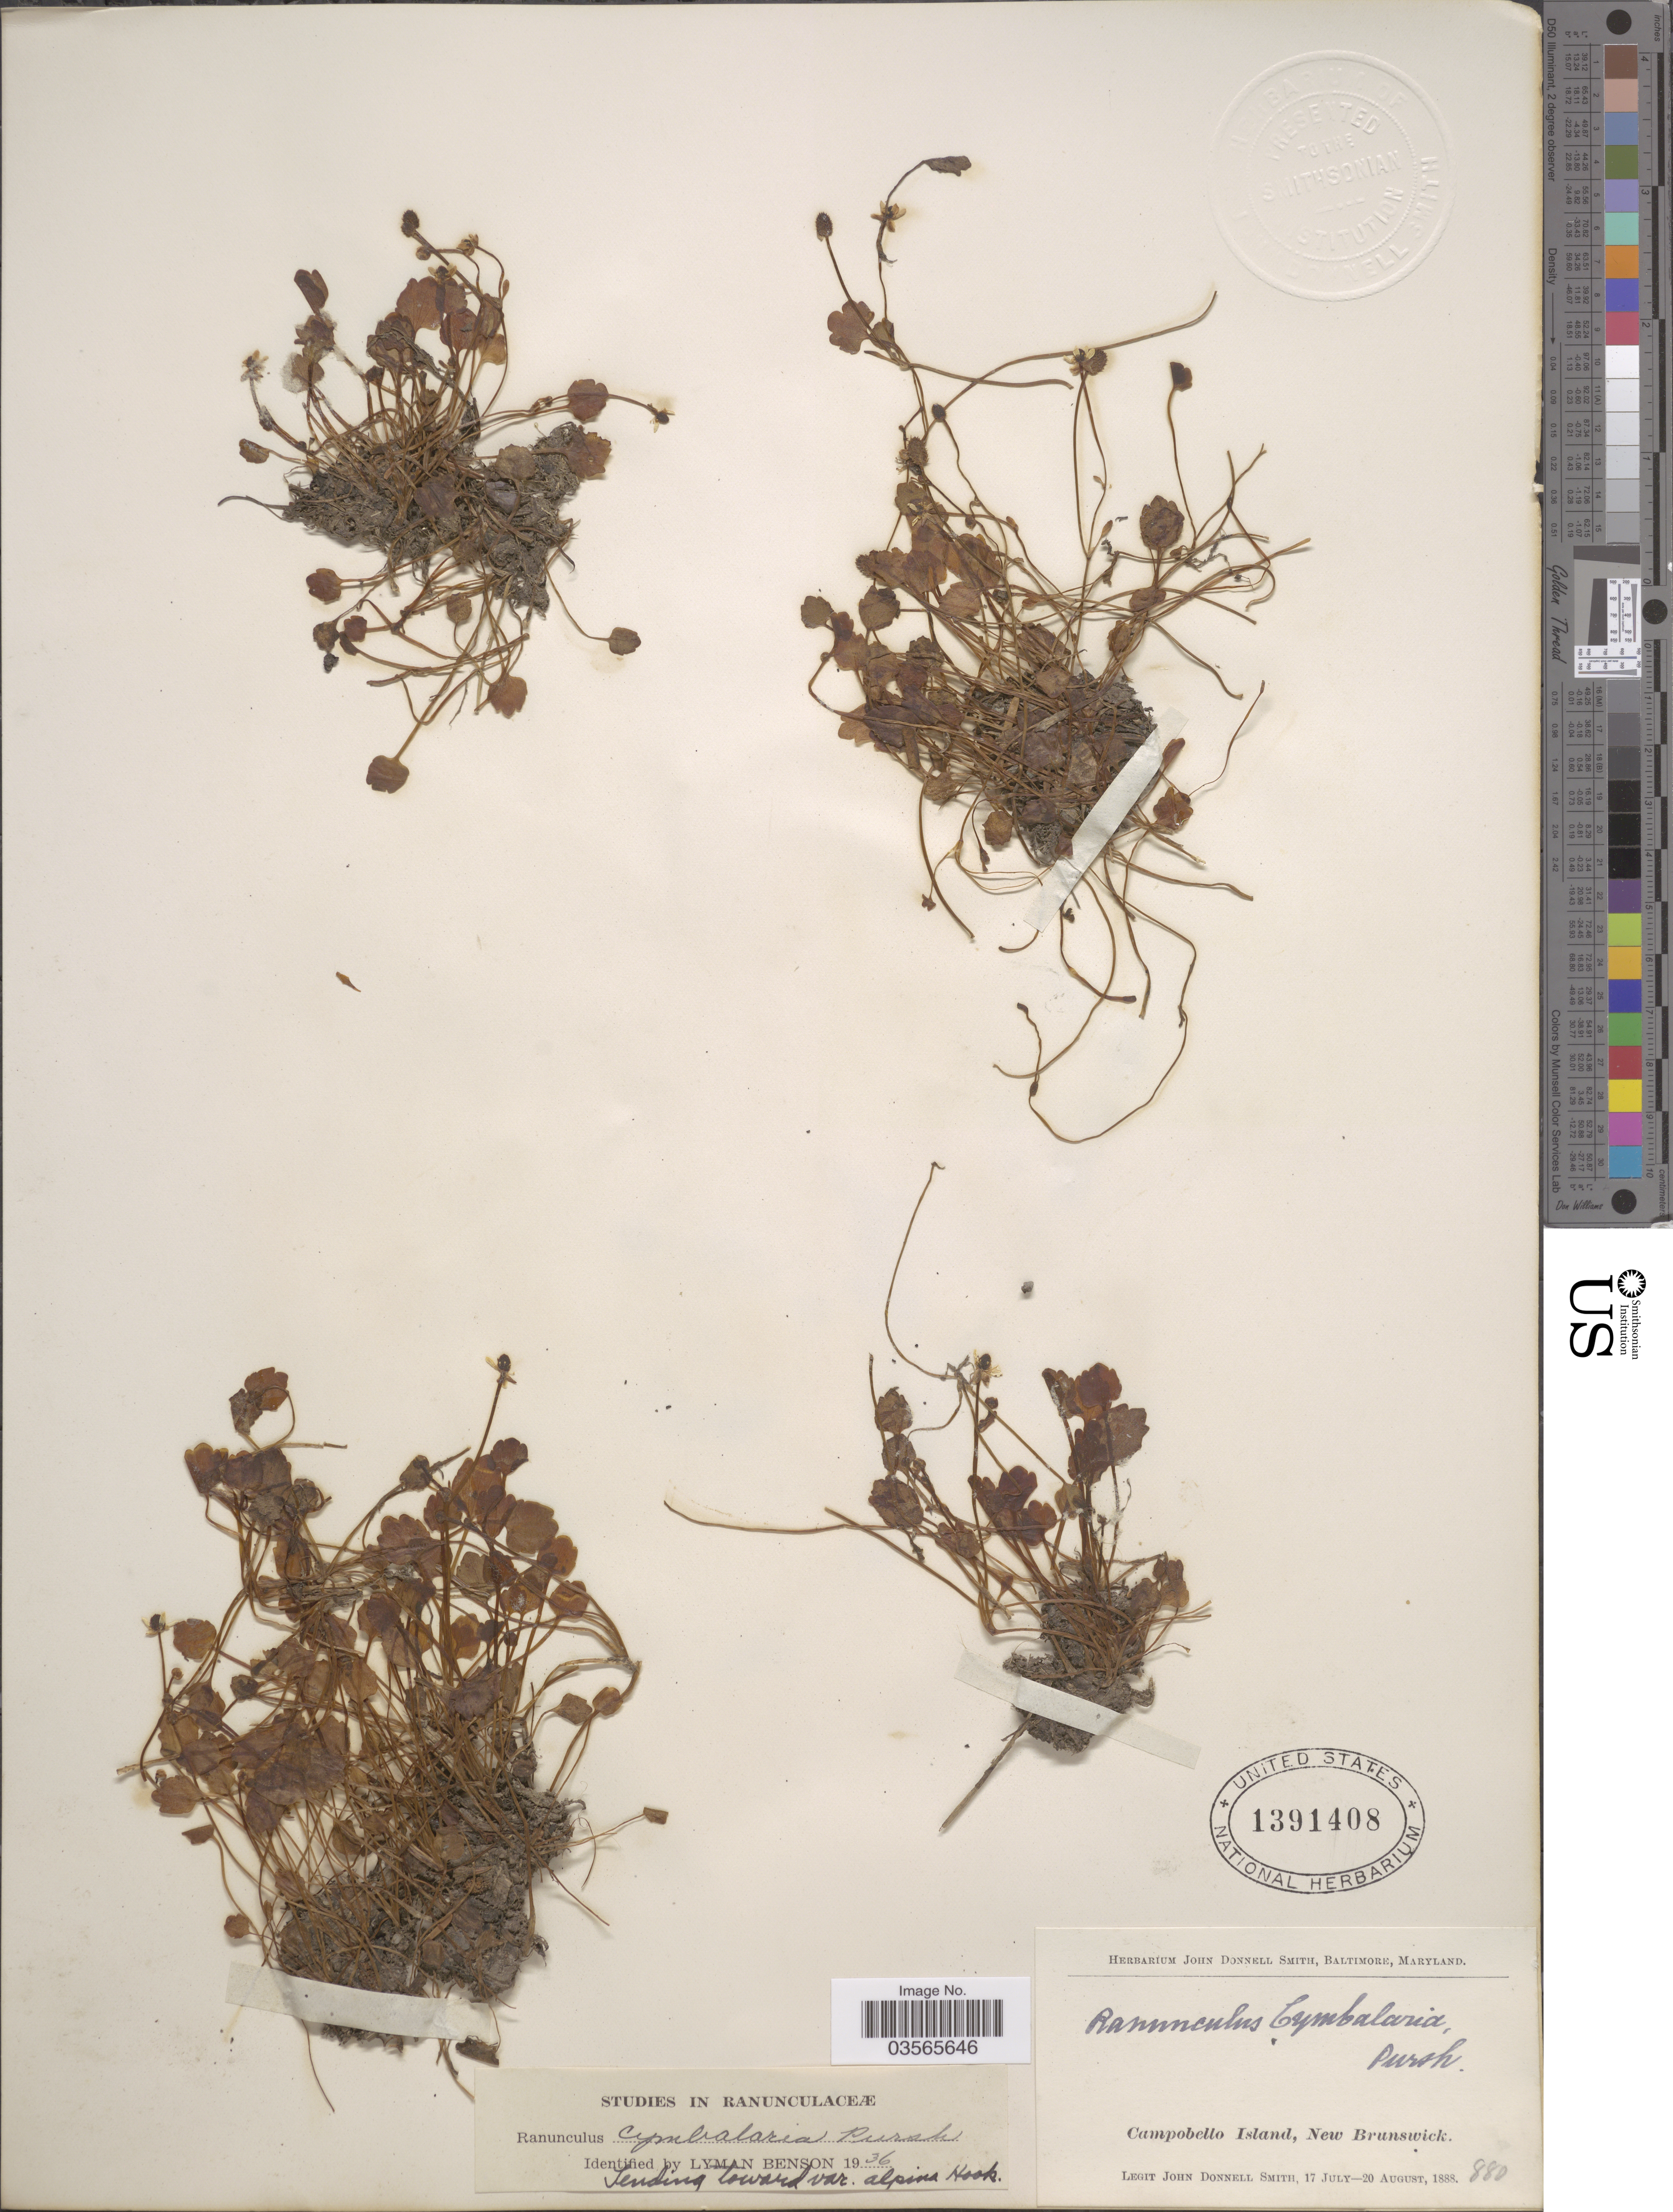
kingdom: Plantae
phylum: Tracheophyta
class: Magnoliopsida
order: Ranunculales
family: Ranunculaceae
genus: Halerpestes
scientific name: Halerpestes cymbalaria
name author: (Pursh) Greene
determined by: Strong, M. T., (US), Smithsonian Institution - National Museum of Natural History (UNITED STATES)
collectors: J. Donnell Smith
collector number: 880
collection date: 1888-07-17/1888-08-20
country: Canada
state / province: New Brunswick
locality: Campobello Island.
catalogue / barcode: US 1391408